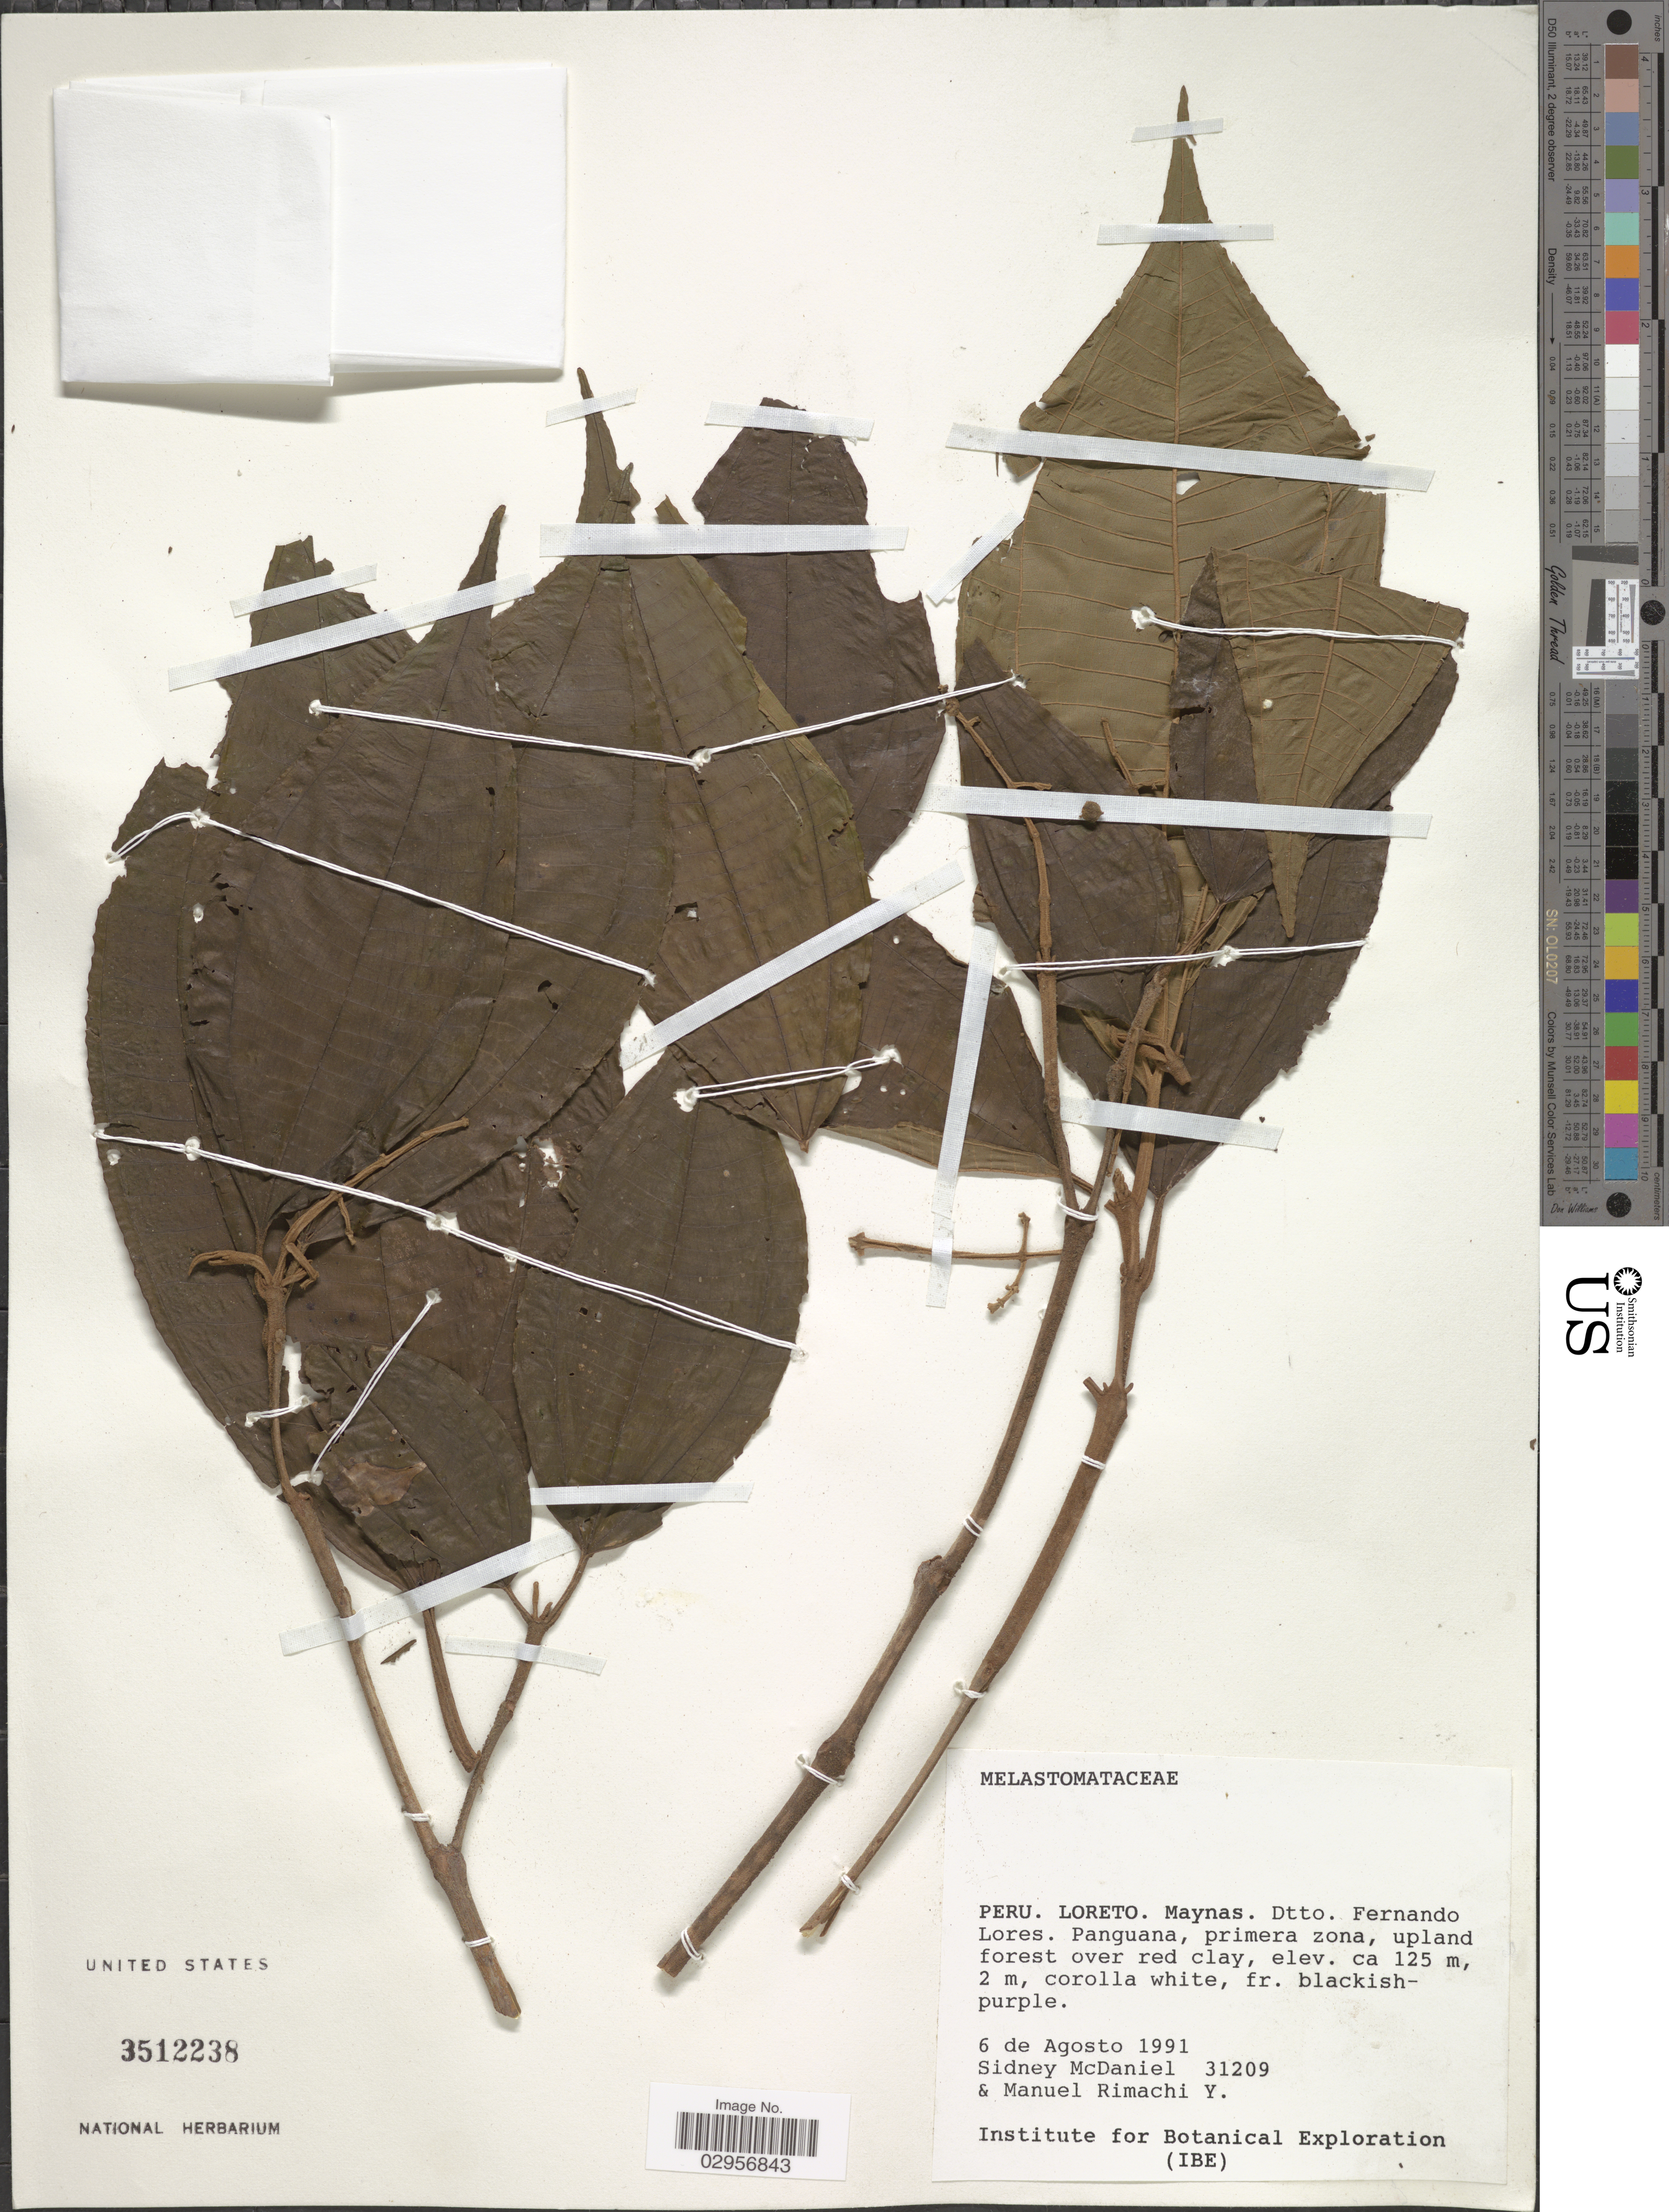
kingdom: Plantae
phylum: Tracheophyta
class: Magnoliopsida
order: Myrtales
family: Melastomataceae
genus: Miconia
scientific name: Miconia sp.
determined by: Michelangeli, F. A.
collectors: S. McDaniel & M. Rimachi Y.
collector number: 31209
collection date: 1991-08-06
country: Peru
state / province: Loreto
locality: Maynas: Dtto. Fernando Lores. Panguana.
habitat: upland forest over red clay.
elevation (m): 125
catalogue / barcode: US 3512238